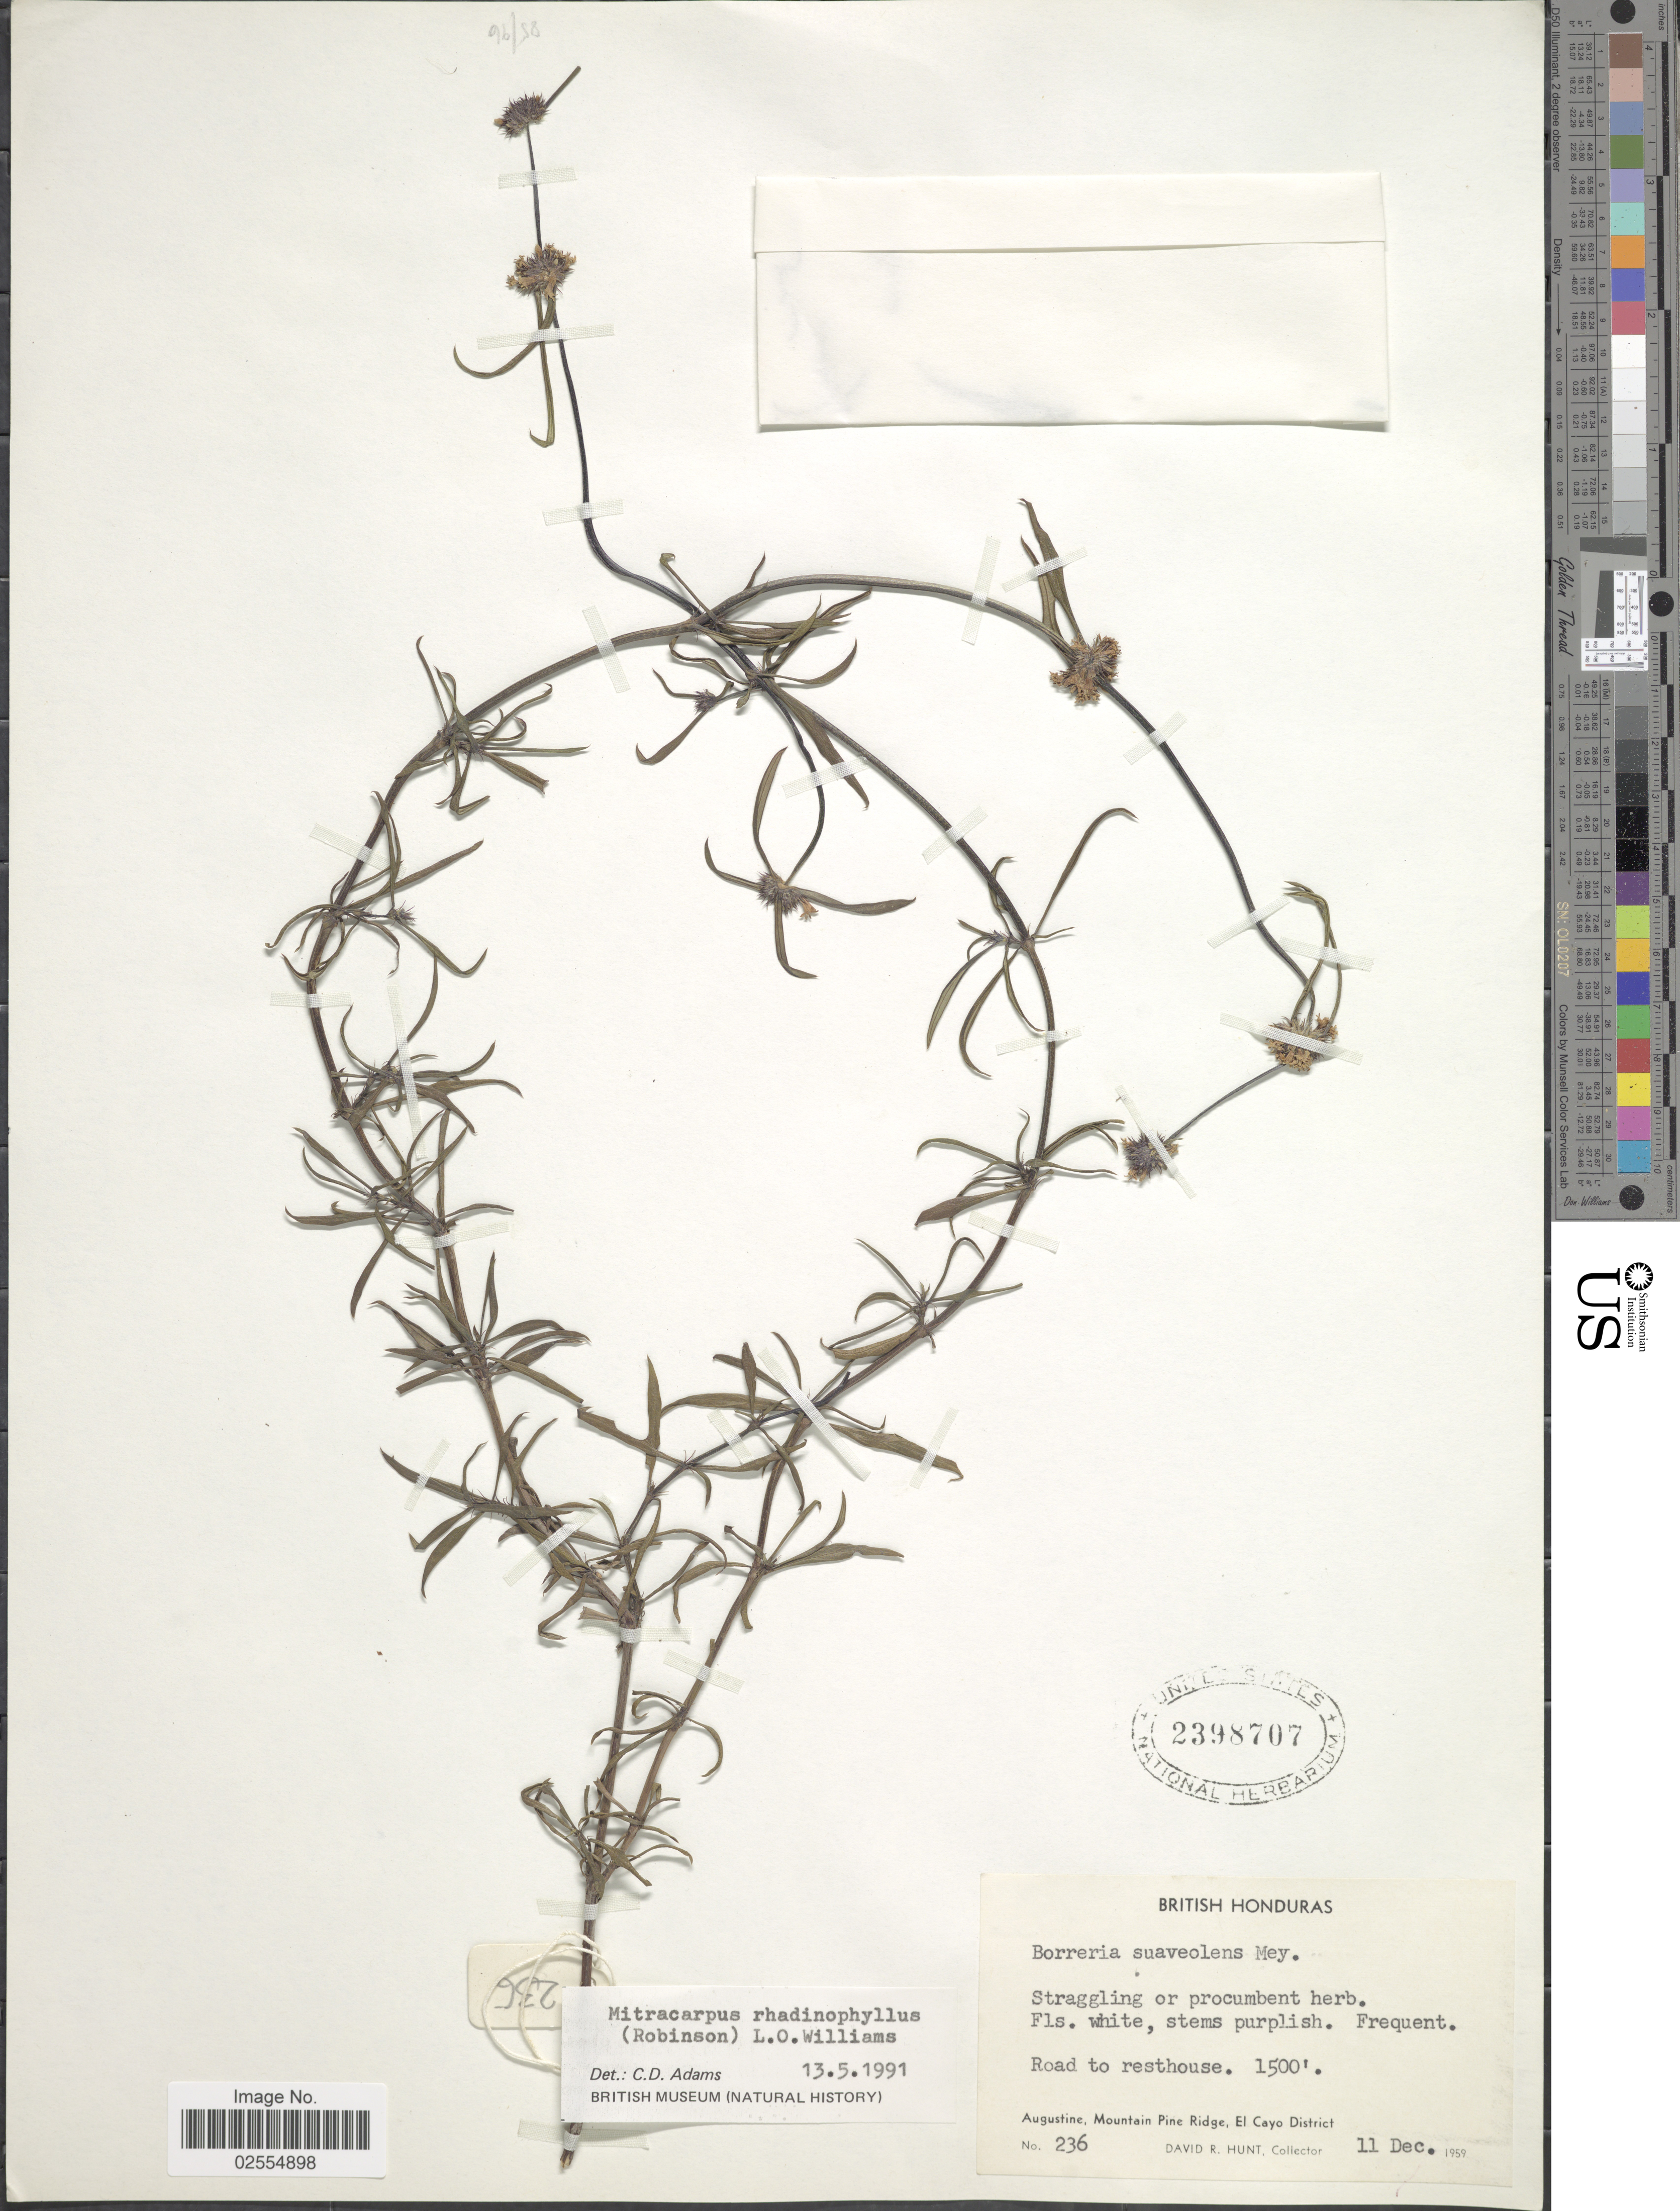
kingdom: Plantae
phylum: Tracheophyta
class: Magnoliopsida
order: Gentianales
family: Rubiaceae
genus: Mitracarpus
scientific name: Mitracarpus rhadinophyllus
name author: (B.L. Rob.) L.O. Williams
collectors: D. R. Hunt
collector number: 236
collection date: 1959-12-11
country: Belize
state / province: Cayo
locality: British Honduras. Road to resthouse. Augustine, Mountain Pine Ridge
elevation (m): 457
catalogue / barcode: US 2398707